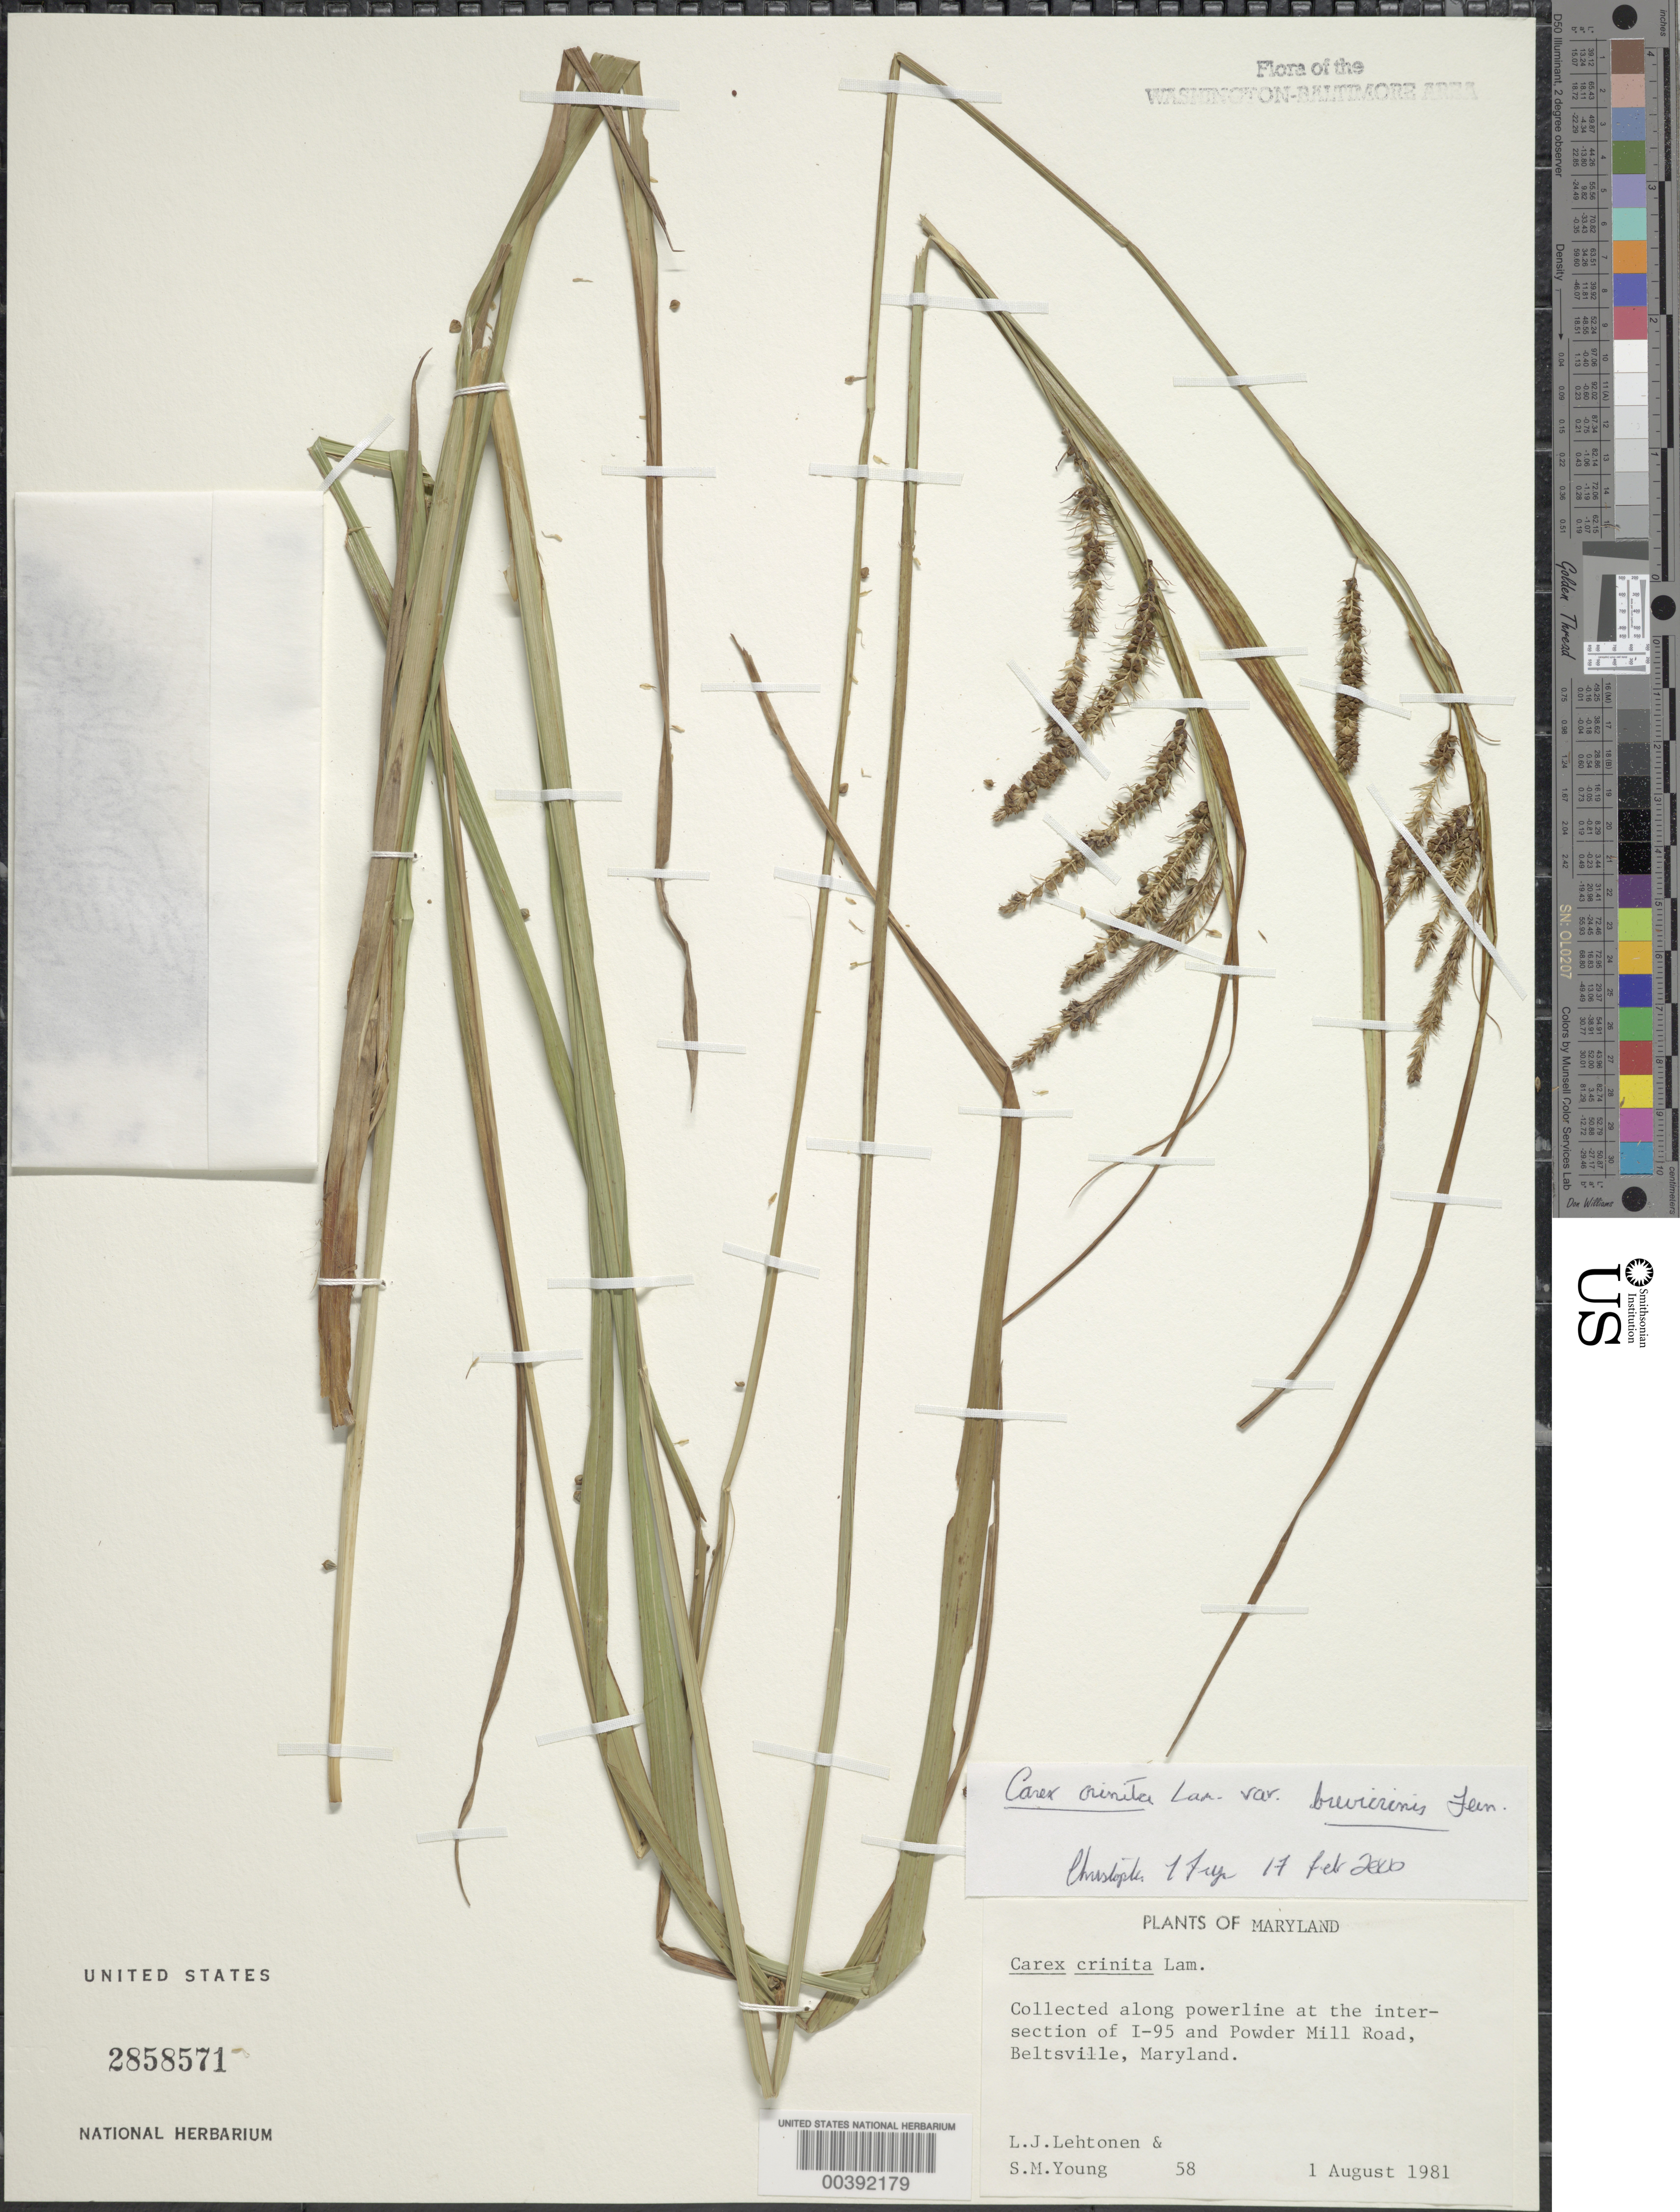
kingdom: Plantae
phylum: Tracheophyta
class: Liliopsida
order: Poales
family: Cyperaceae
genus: Carex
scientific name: Carex crinita var. brevicrinis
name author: Fernald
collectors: L. Lehtonen & S. Young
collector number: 58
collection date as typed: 01 Aug 1981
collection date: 1981-08-01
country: United States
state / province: Maryland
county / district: Prince George's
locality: intersection of I-95 and Powder Mill Road, Beltsville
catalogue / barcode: US 2858571